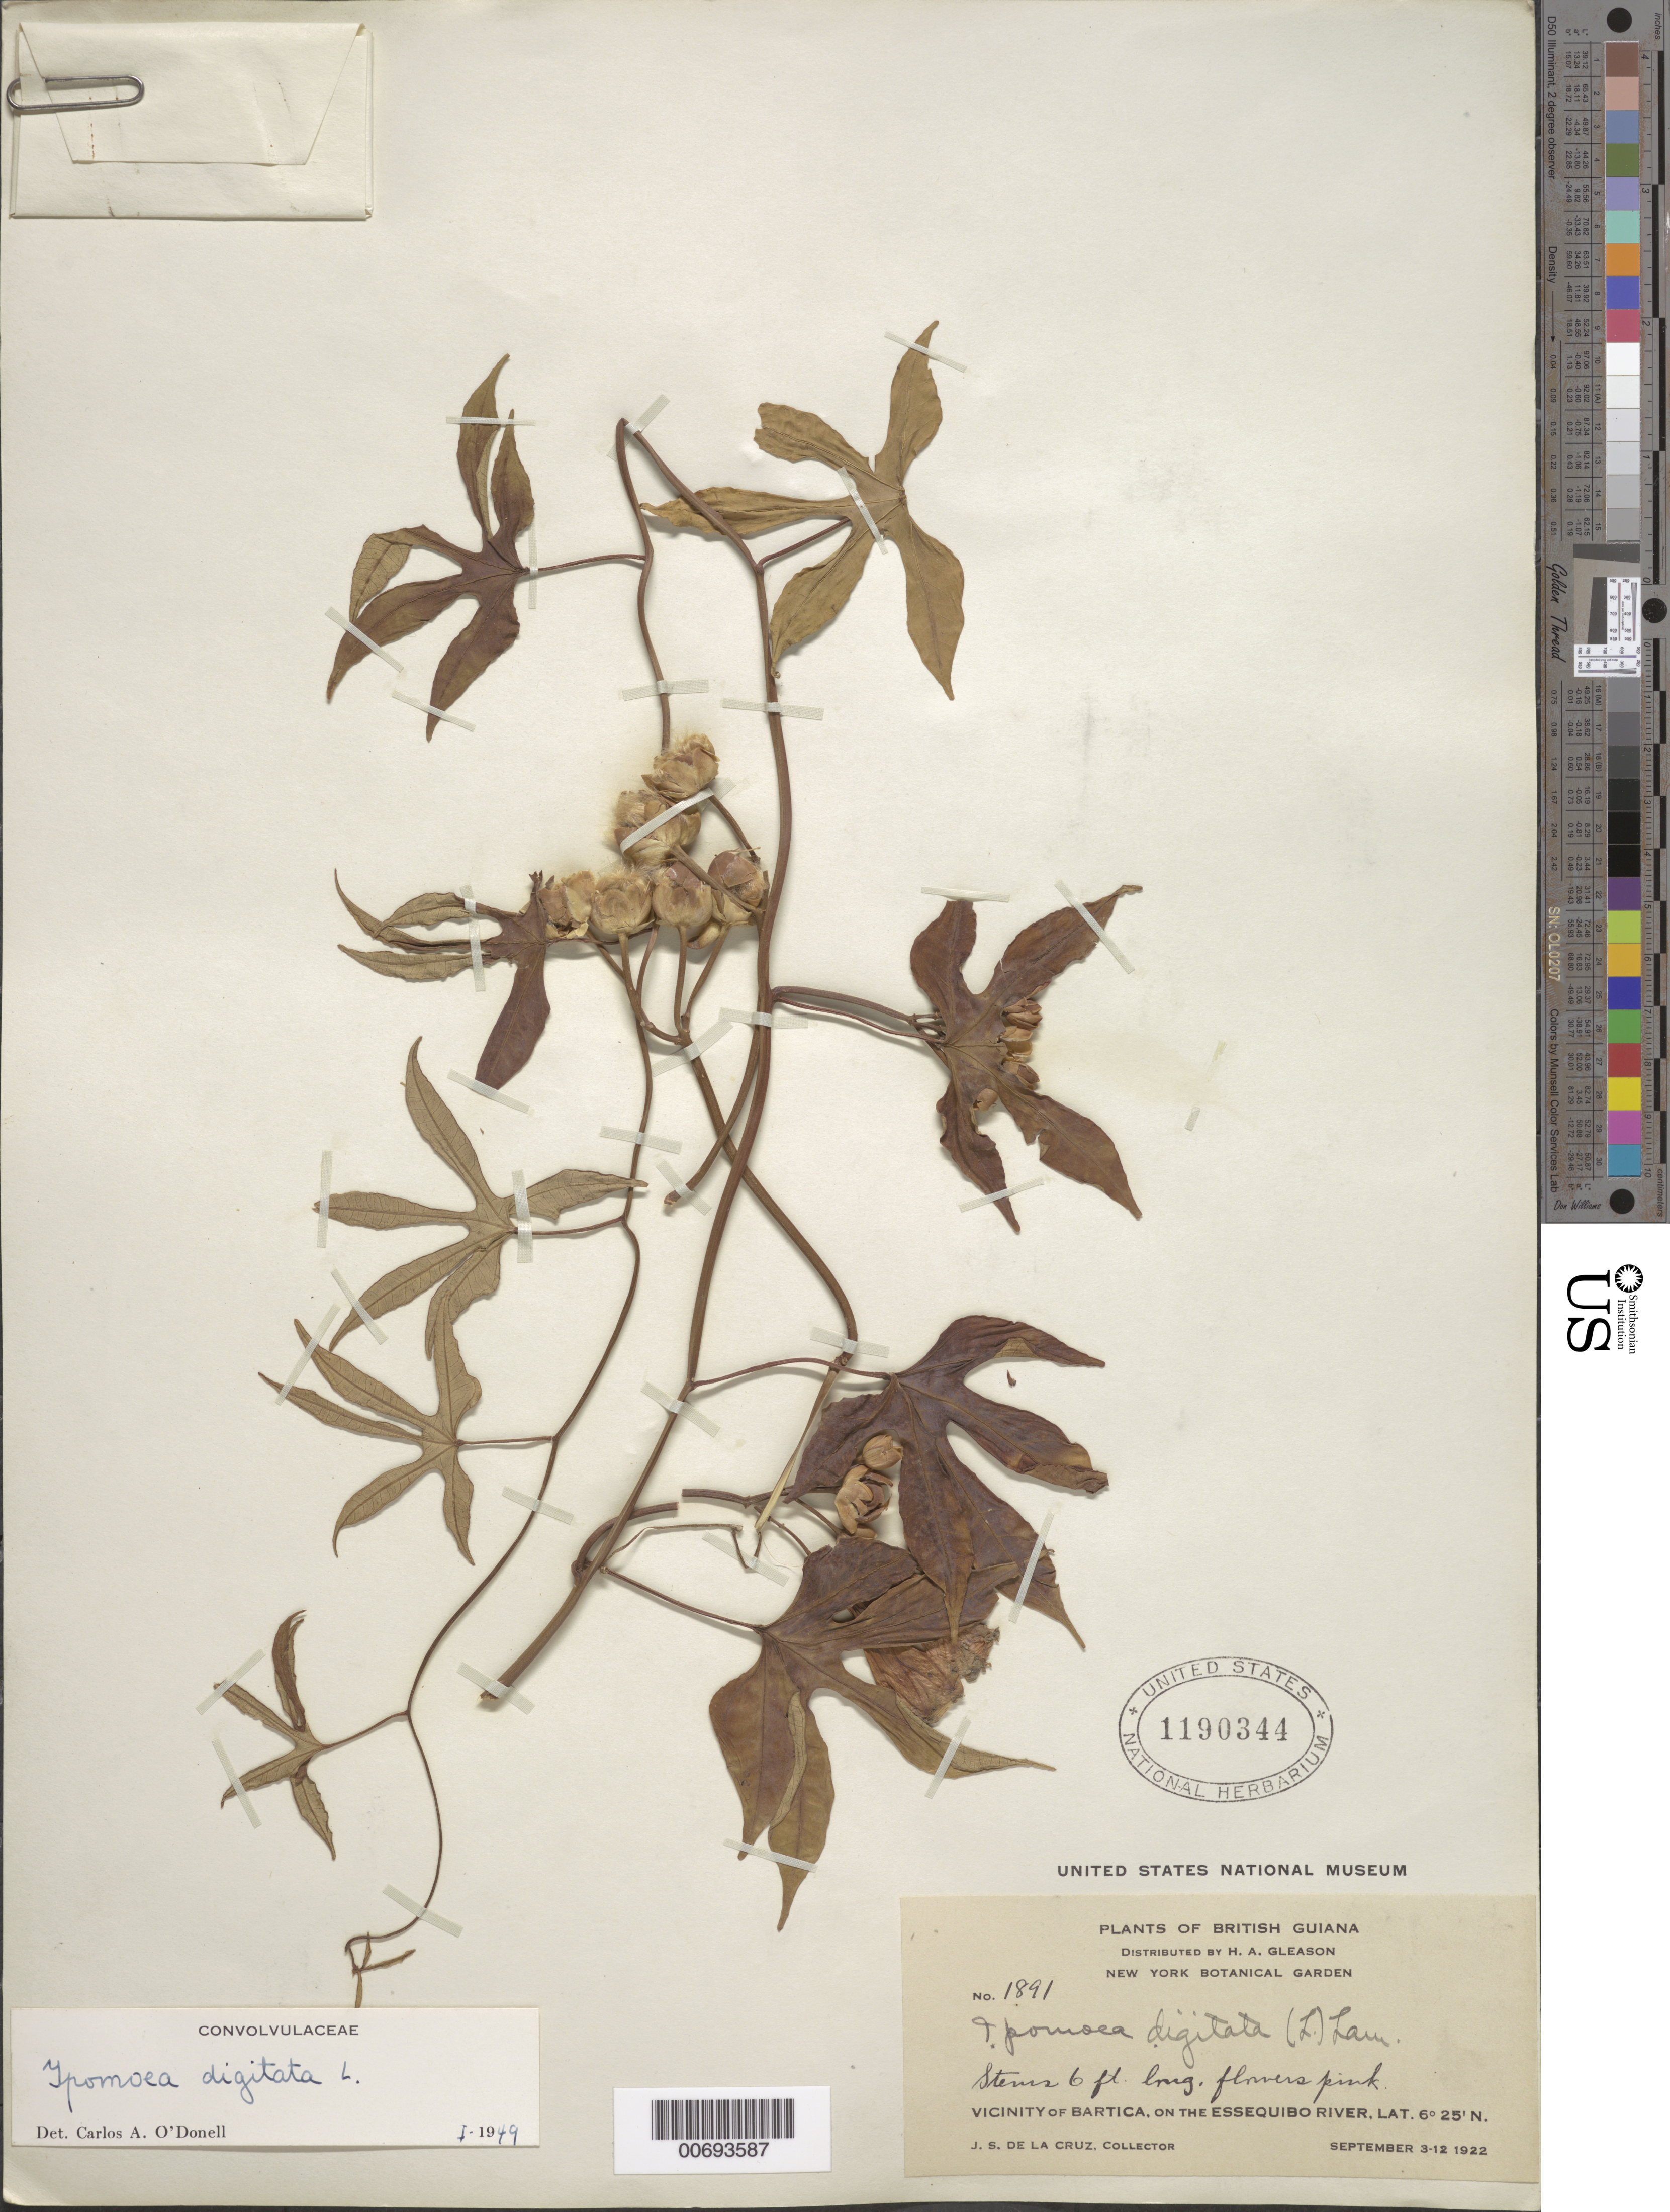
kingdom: Plantae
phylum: Tracheophyta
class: Magnoliopsida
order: Solanales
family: Convolvulaceae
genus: Ipomoea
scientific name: Ipomoea digitata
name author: L.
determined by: O'Donell, C. A.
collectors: J. S. de la Cruz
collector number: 1891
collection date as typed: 3-Sep-22 to 12-Sep-22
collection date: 1922-09-03/1922-09-12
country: Guyana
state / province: Cuyuni-Mazaruni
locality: Bartica, vic., on the Essequibo River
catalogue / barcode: US 1190344